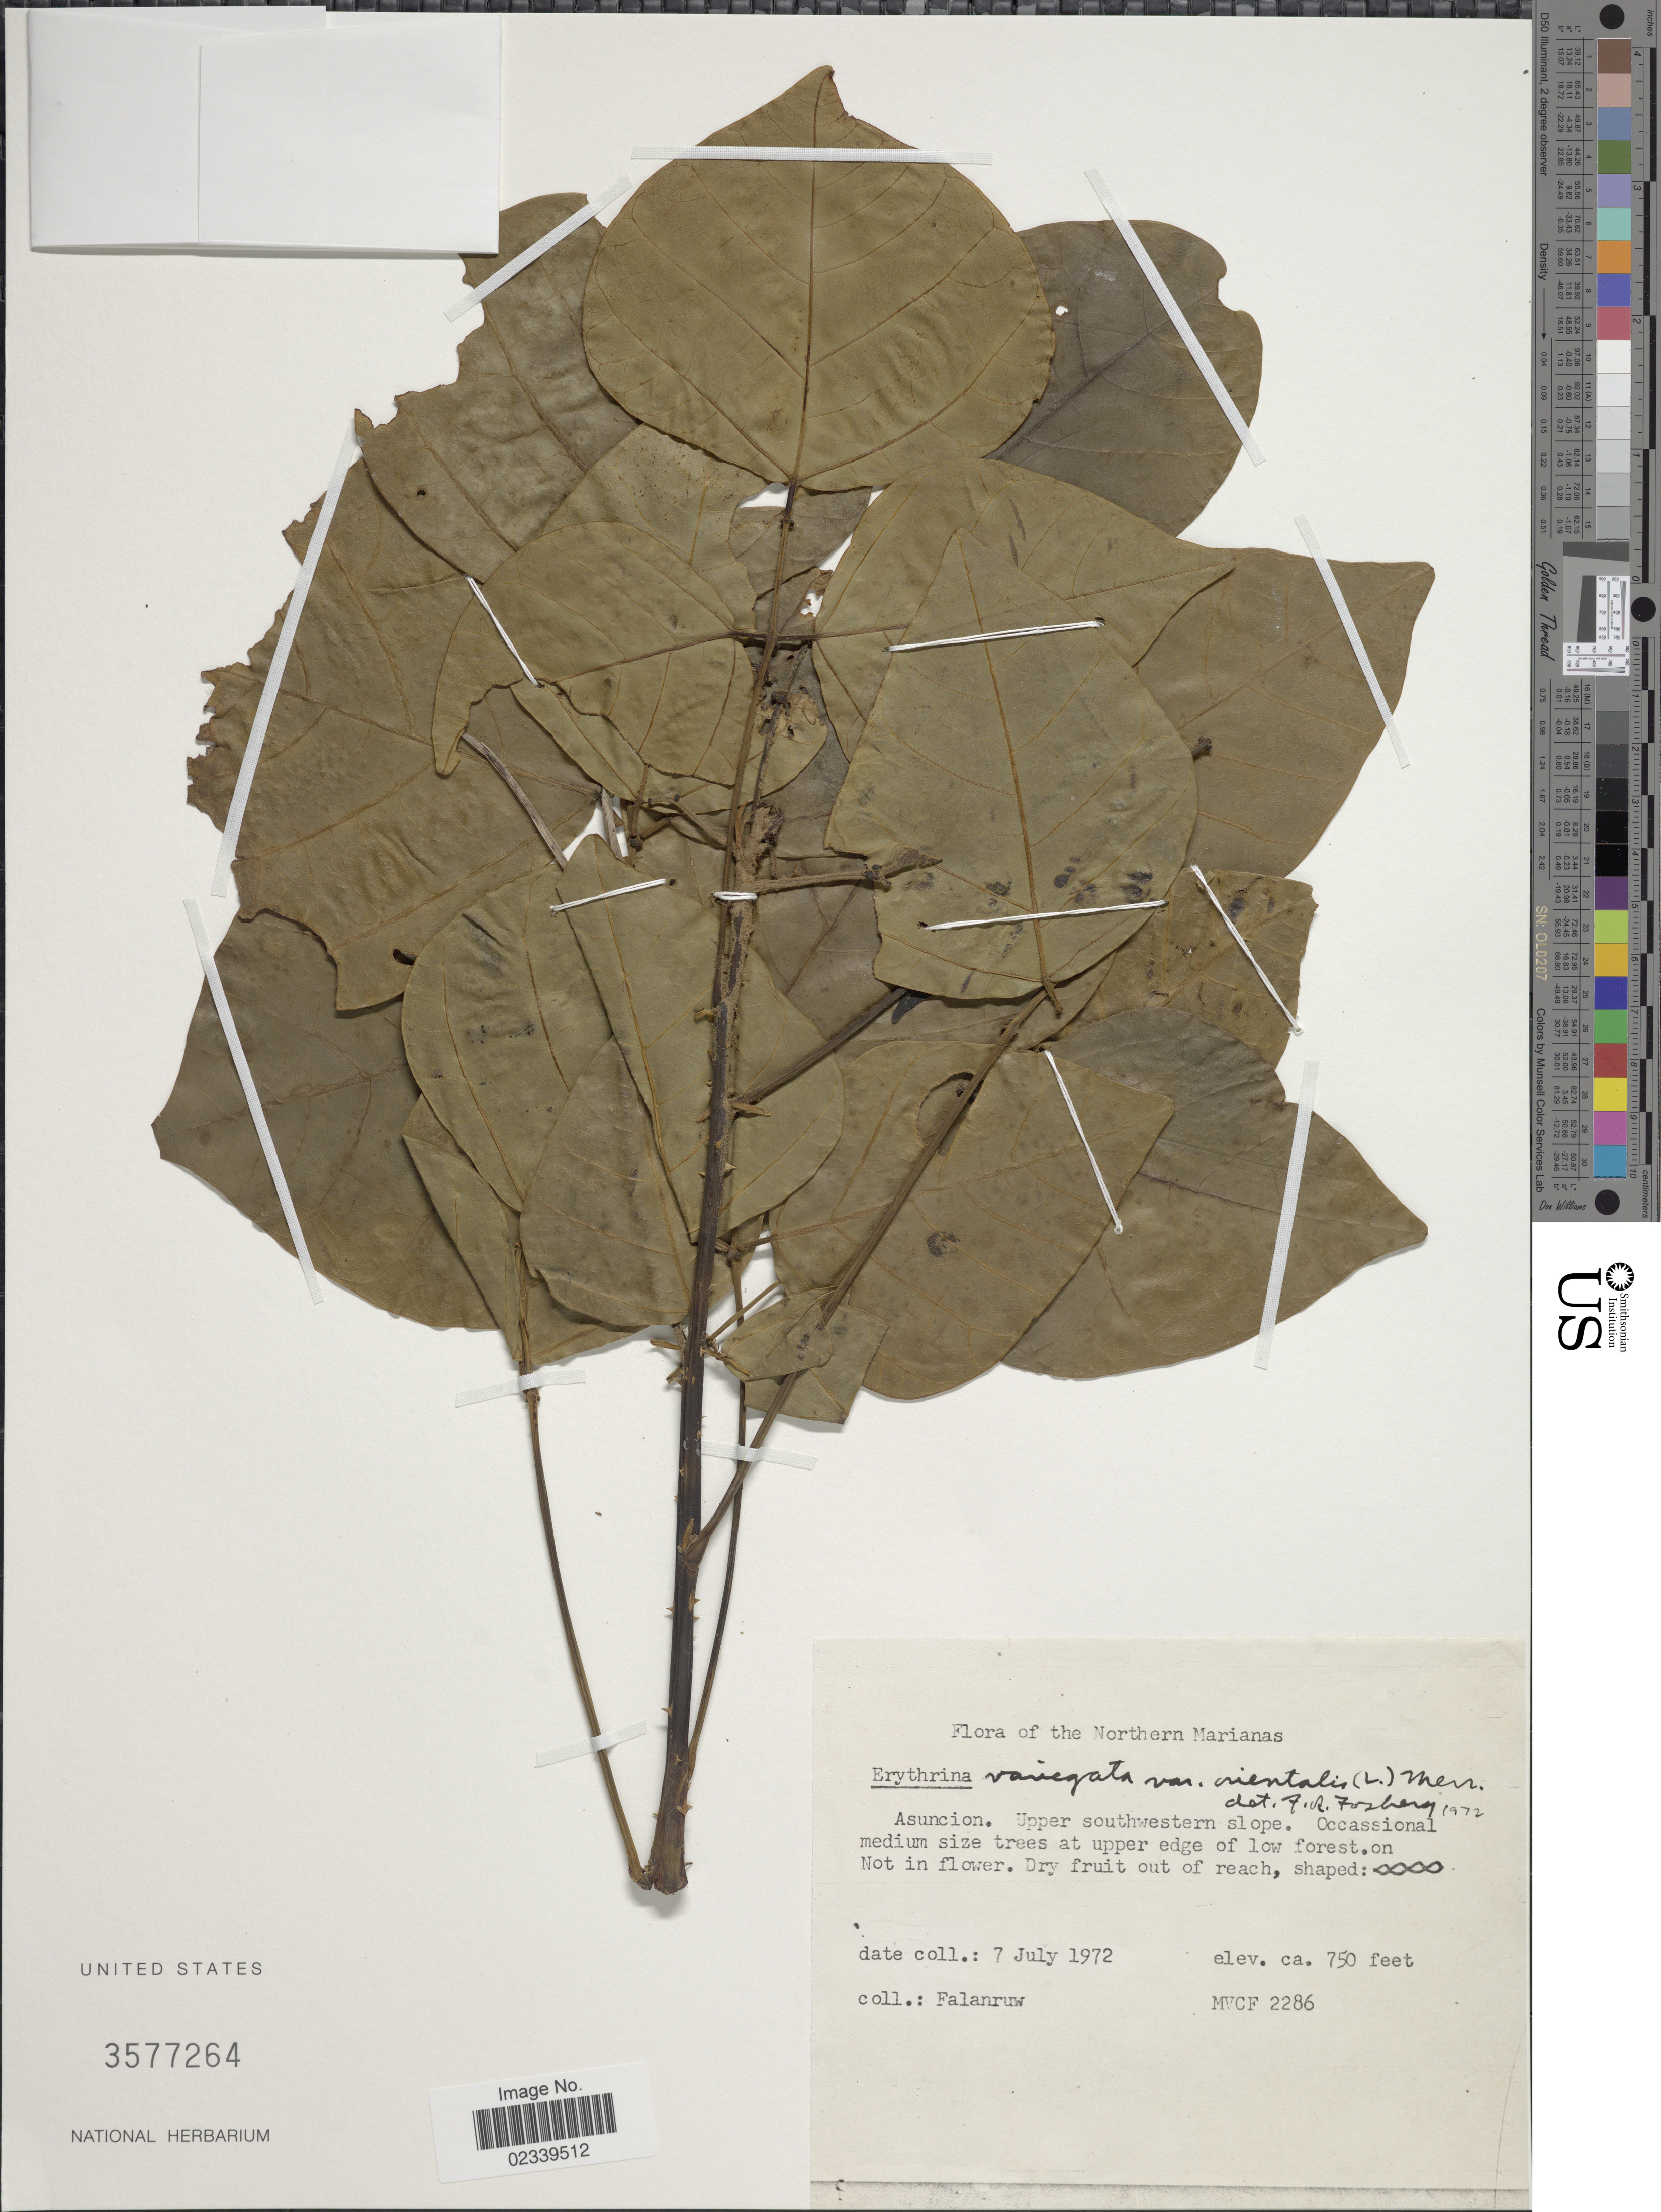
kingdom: Plantae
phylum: Tracheophyta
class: Magnoliopsida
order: Fabales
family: Fabaceae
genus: Erythrina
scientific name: Erythrina variegata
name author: L.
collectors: Falanruw, --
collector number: MVCF 2286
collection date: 1972-07-07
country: Northern Mariana Islands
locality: The Northern Marianas, Asuncion, Upper southwestern slope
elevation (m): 229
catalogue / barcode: US 3577264